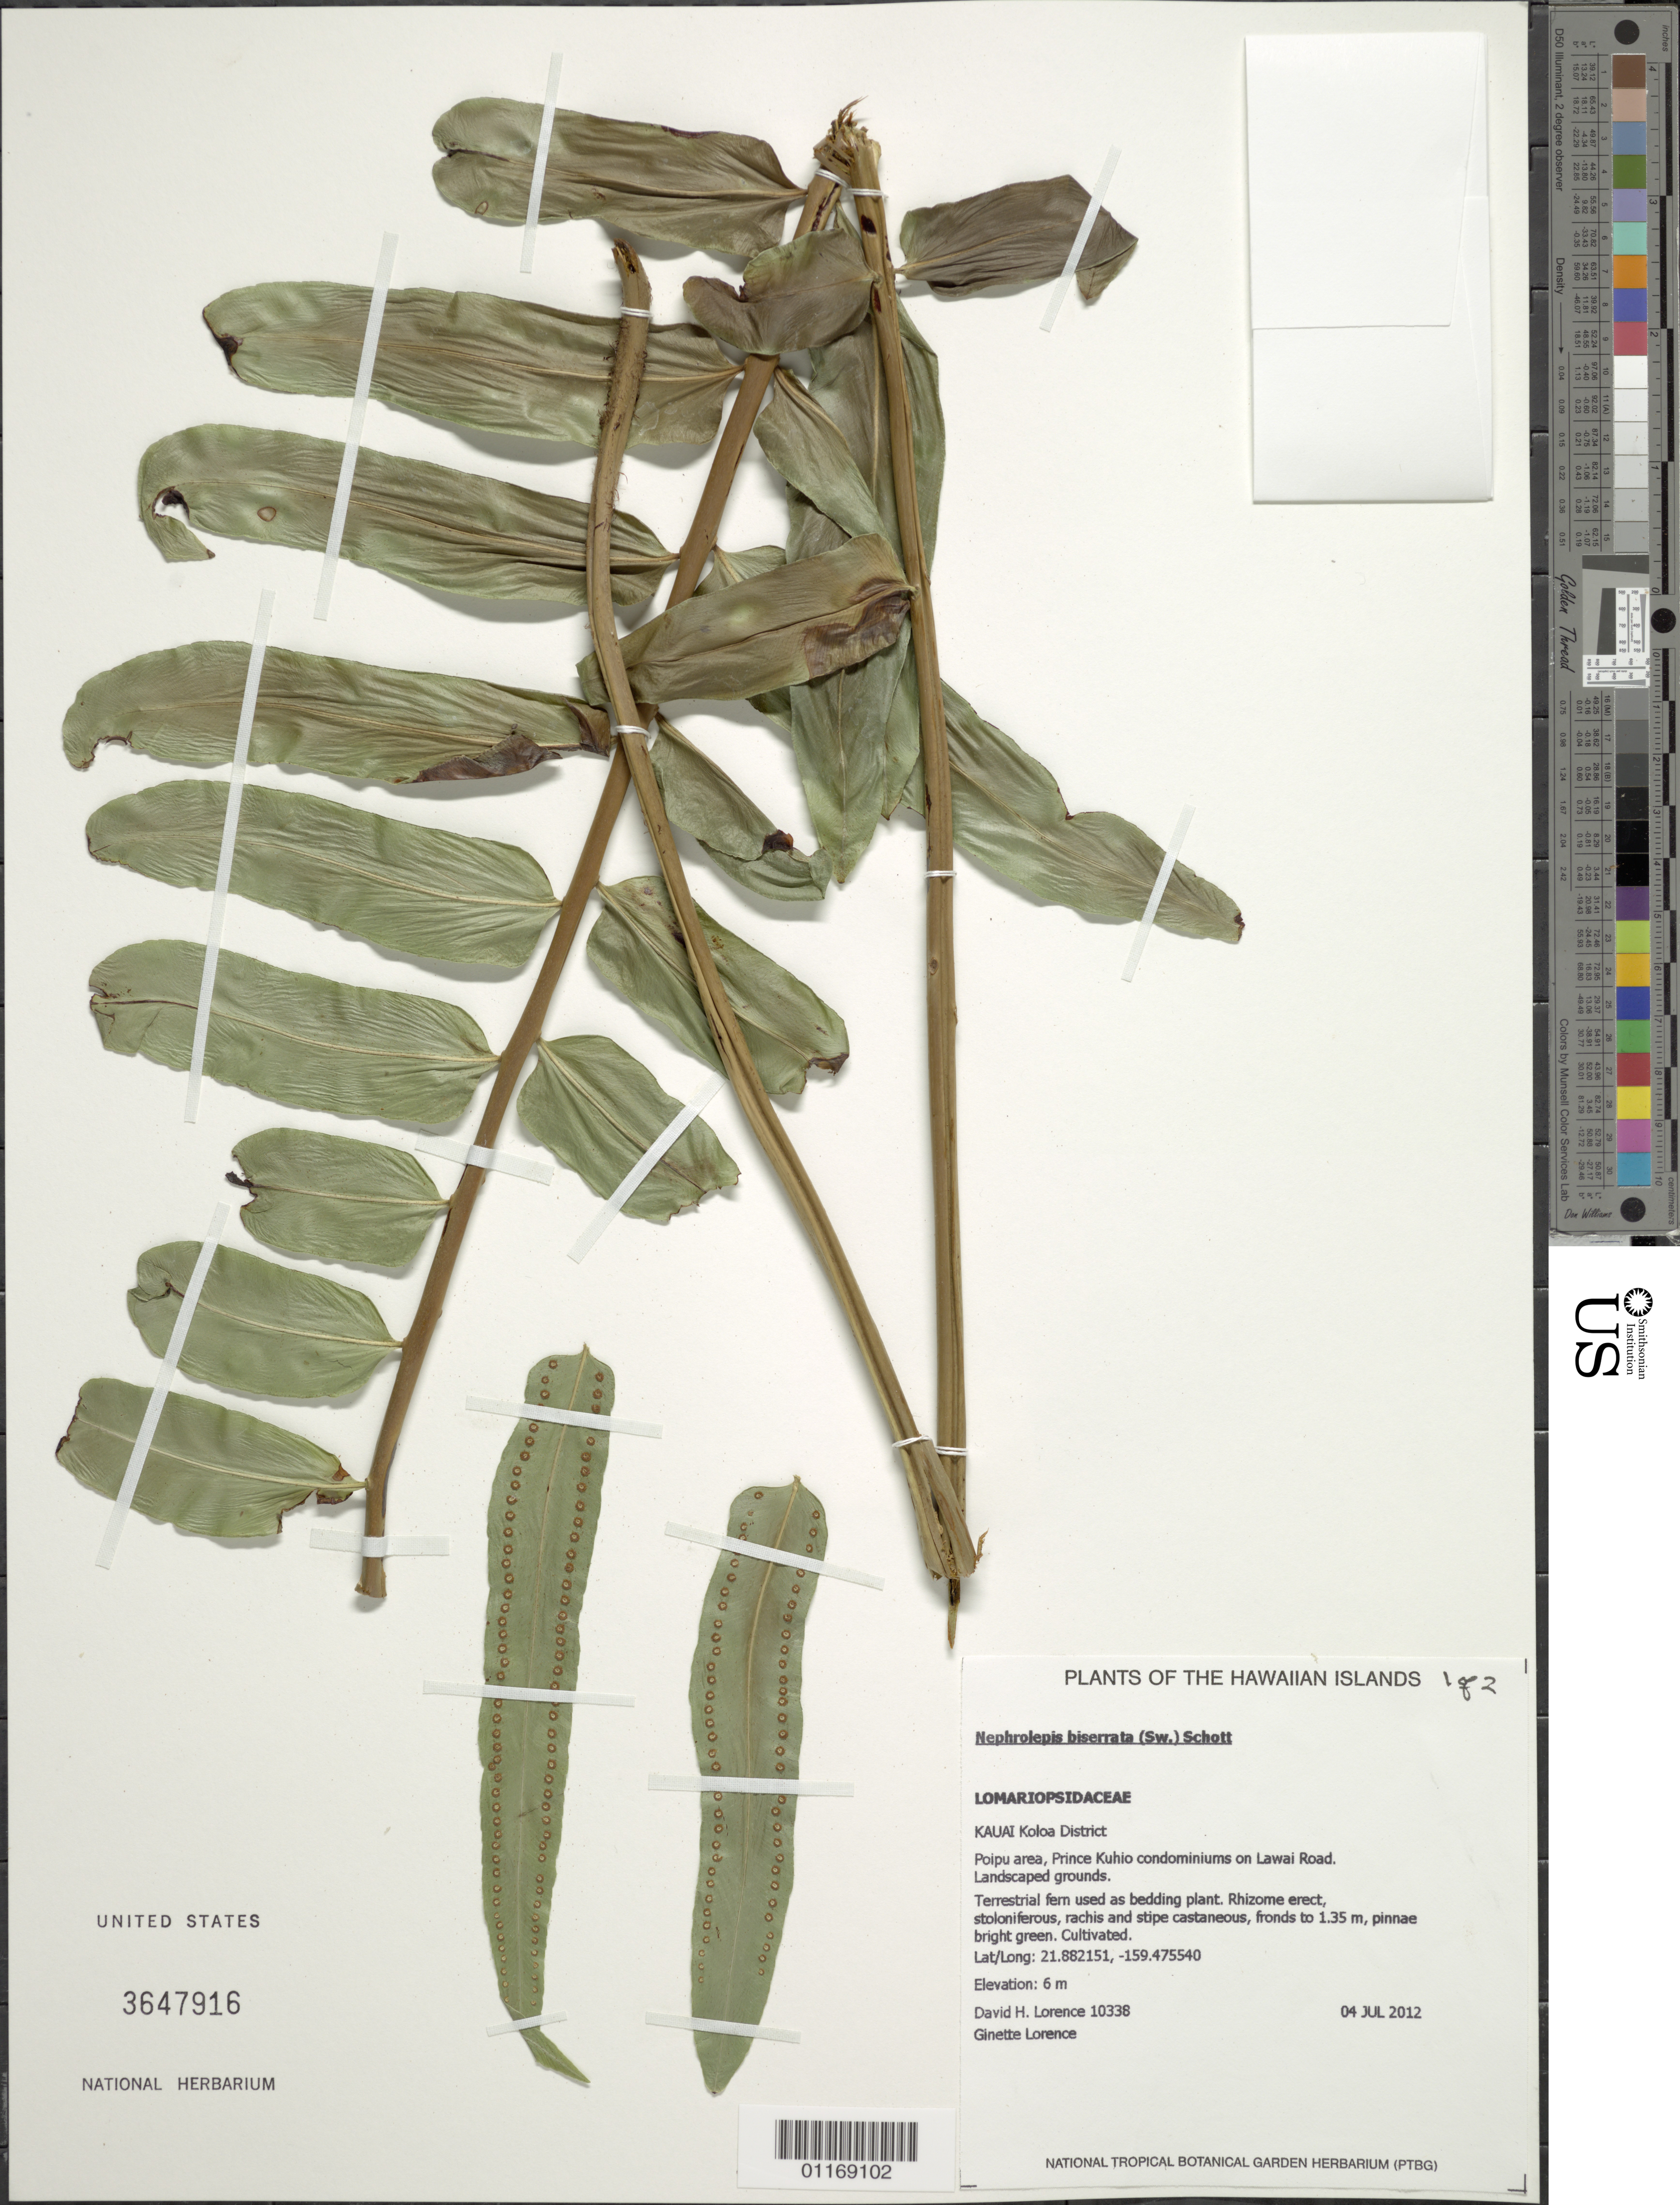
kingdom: Plantae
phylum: Tracheophyta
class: Polypodiopsida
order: Polypodiales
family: Nephrolepidaceae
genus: Nephrolepis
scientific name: Nephrolepis biserrata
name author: (Sw.) Schott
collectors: D. Lorence & G. Lorence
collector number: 10338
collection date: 2012-07-04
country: United States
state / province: Hawaii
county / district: Kaui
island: Kaua'i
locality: Poipu area, Prince Kuhio condominiums on Lawai Road, landscaped grounds.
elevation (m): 6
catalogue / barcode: US 3647916